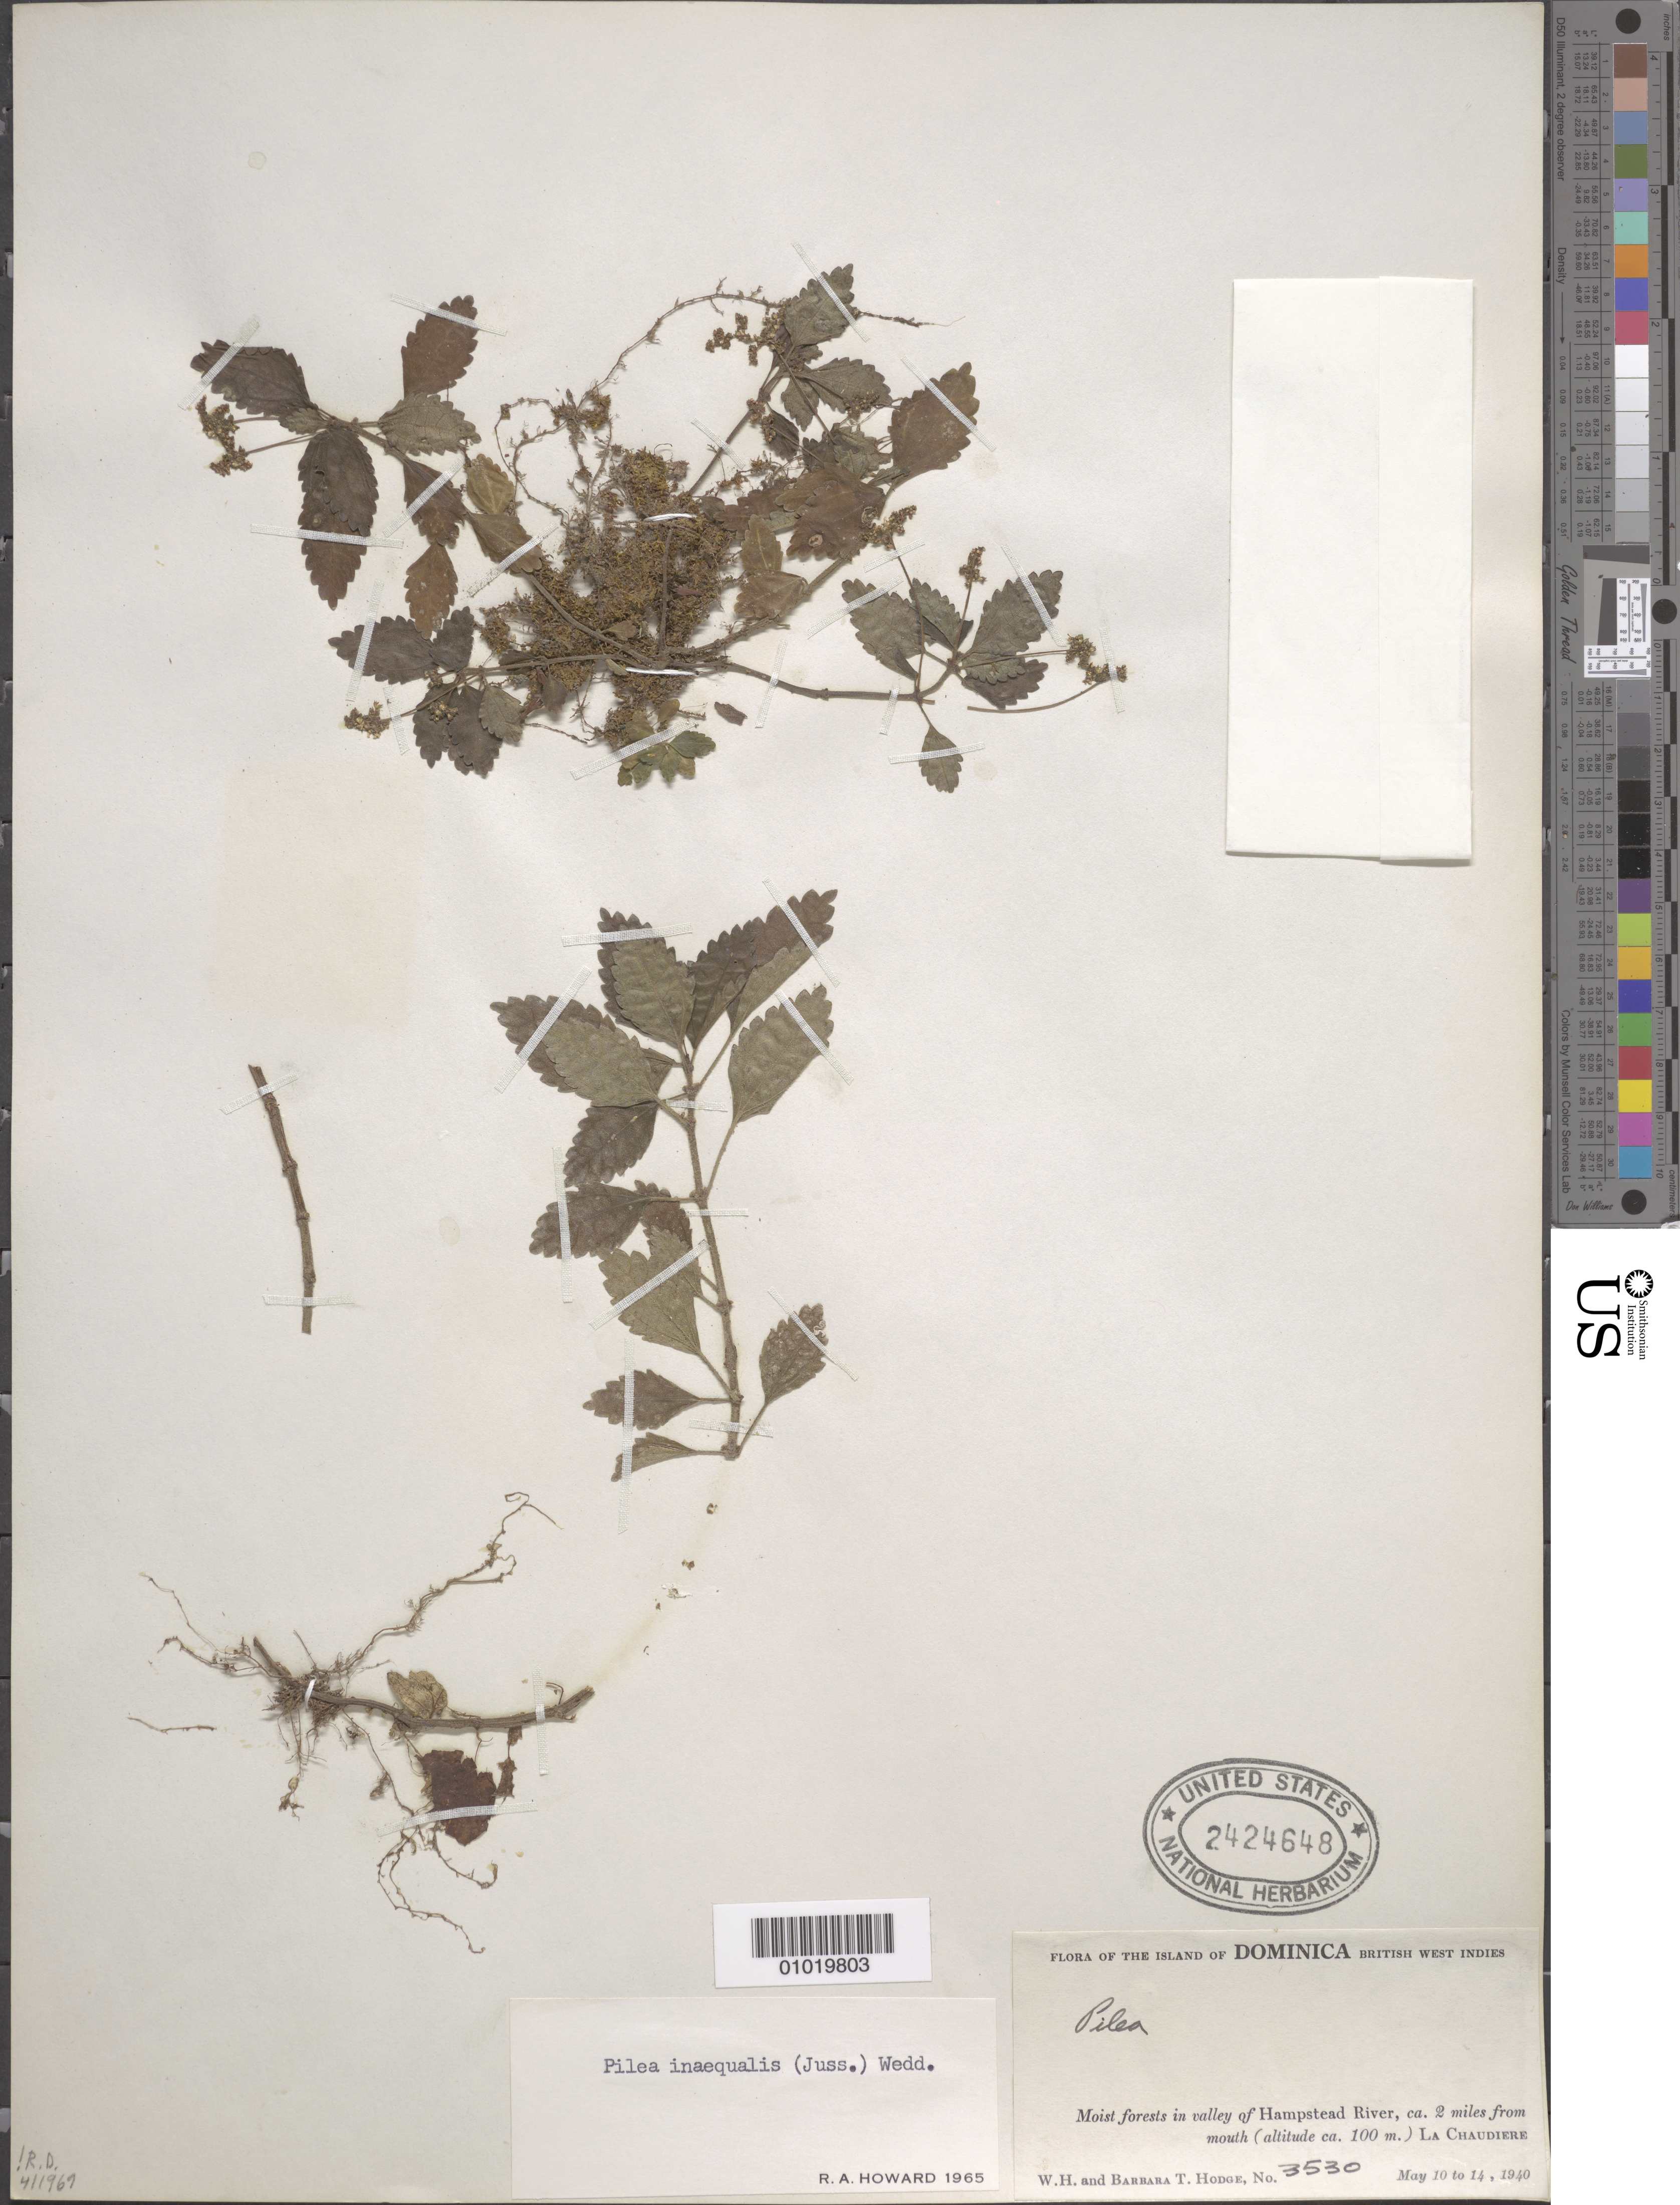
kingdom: Plantae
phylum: Tracheophyta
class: Magnoliopsida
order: Rosales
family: Urticaceae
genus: Pilea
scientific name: Pilea inaequalis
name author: (Juss. ex Poir.) Wedd.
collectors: W. Hodge & B. Hodge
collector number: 3530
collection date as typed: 10 May 1940 to 14 May 1940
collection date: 1940-05-10/1940-05-14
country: Dominica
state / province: St. Andrew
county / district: Hampstead Heights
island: Dominica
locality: Moist forests in valley of Hampstead River, cd. 2 mi from mouth. La Chaudiere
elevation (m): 100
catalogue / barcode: US 2424648